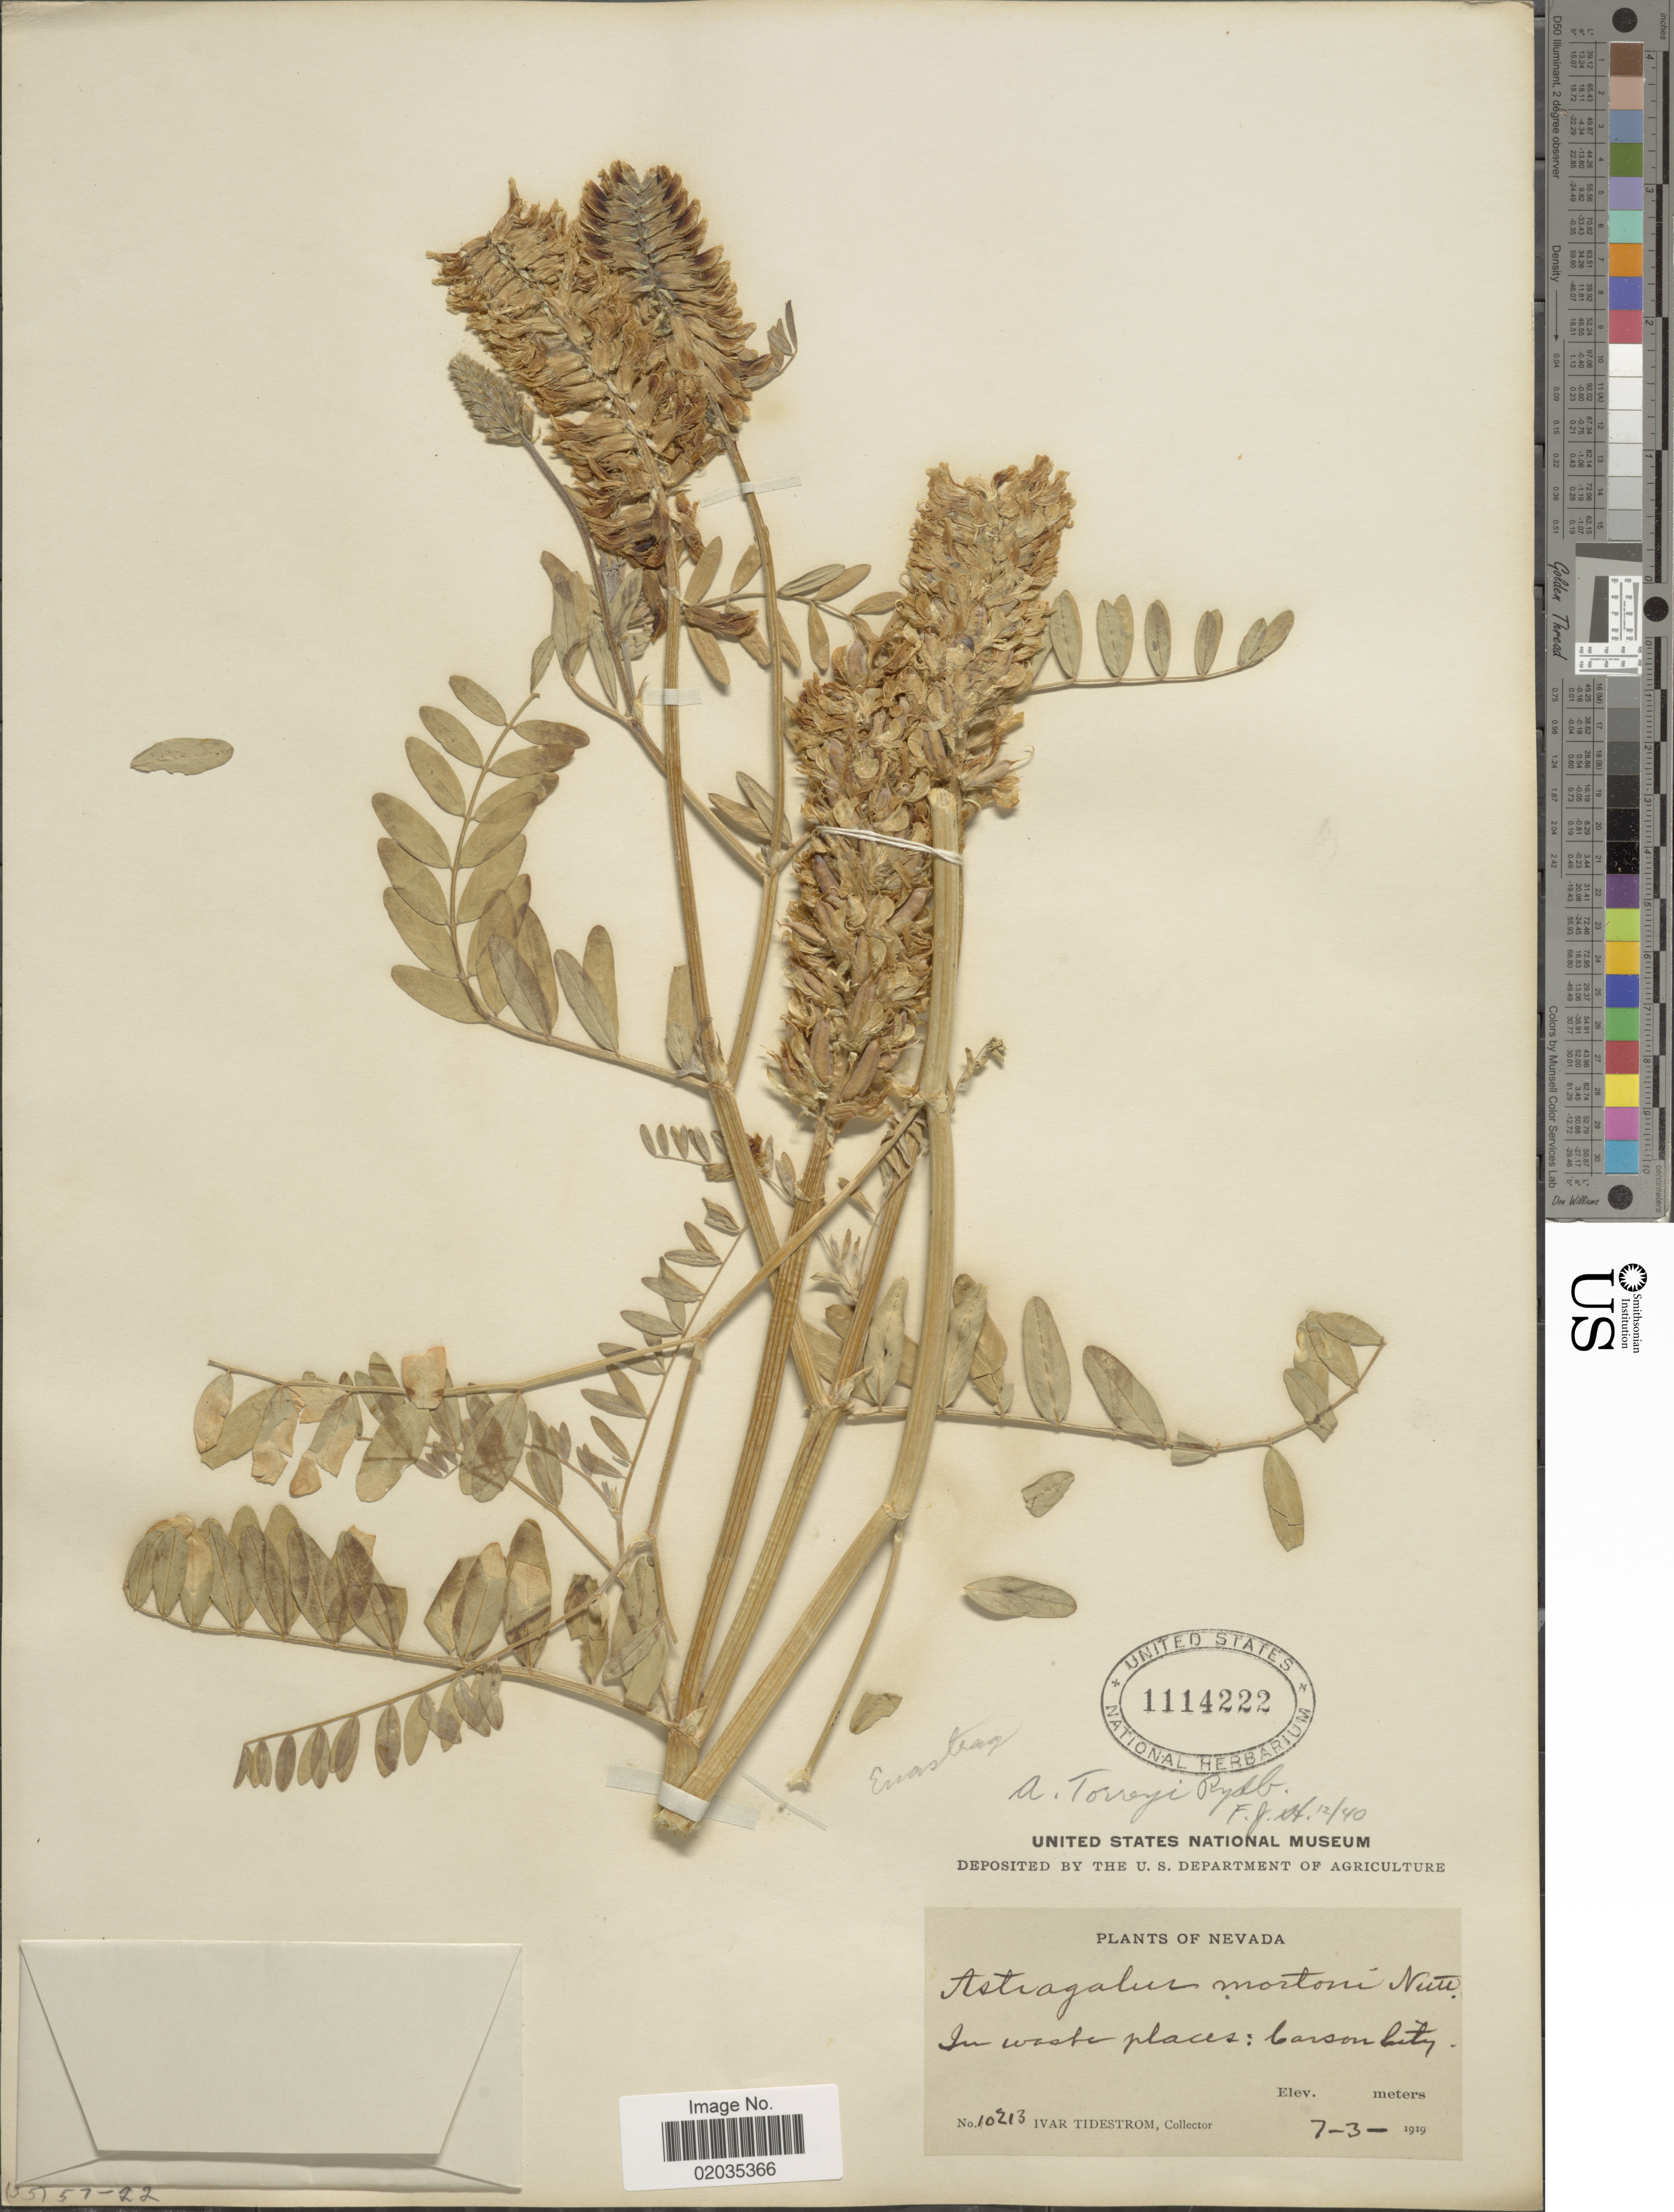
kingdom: Plantae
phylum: Tracheophyta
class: Magnoliopsida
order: Fabales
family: Fabaceae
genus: Astragalus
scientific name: Astragalus torreyi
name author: Rydb.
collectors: I. F. Tidestrom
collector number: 10213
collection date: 1919-07-03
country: United States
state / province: Nevada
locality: Carson City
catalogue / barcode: US 1114222